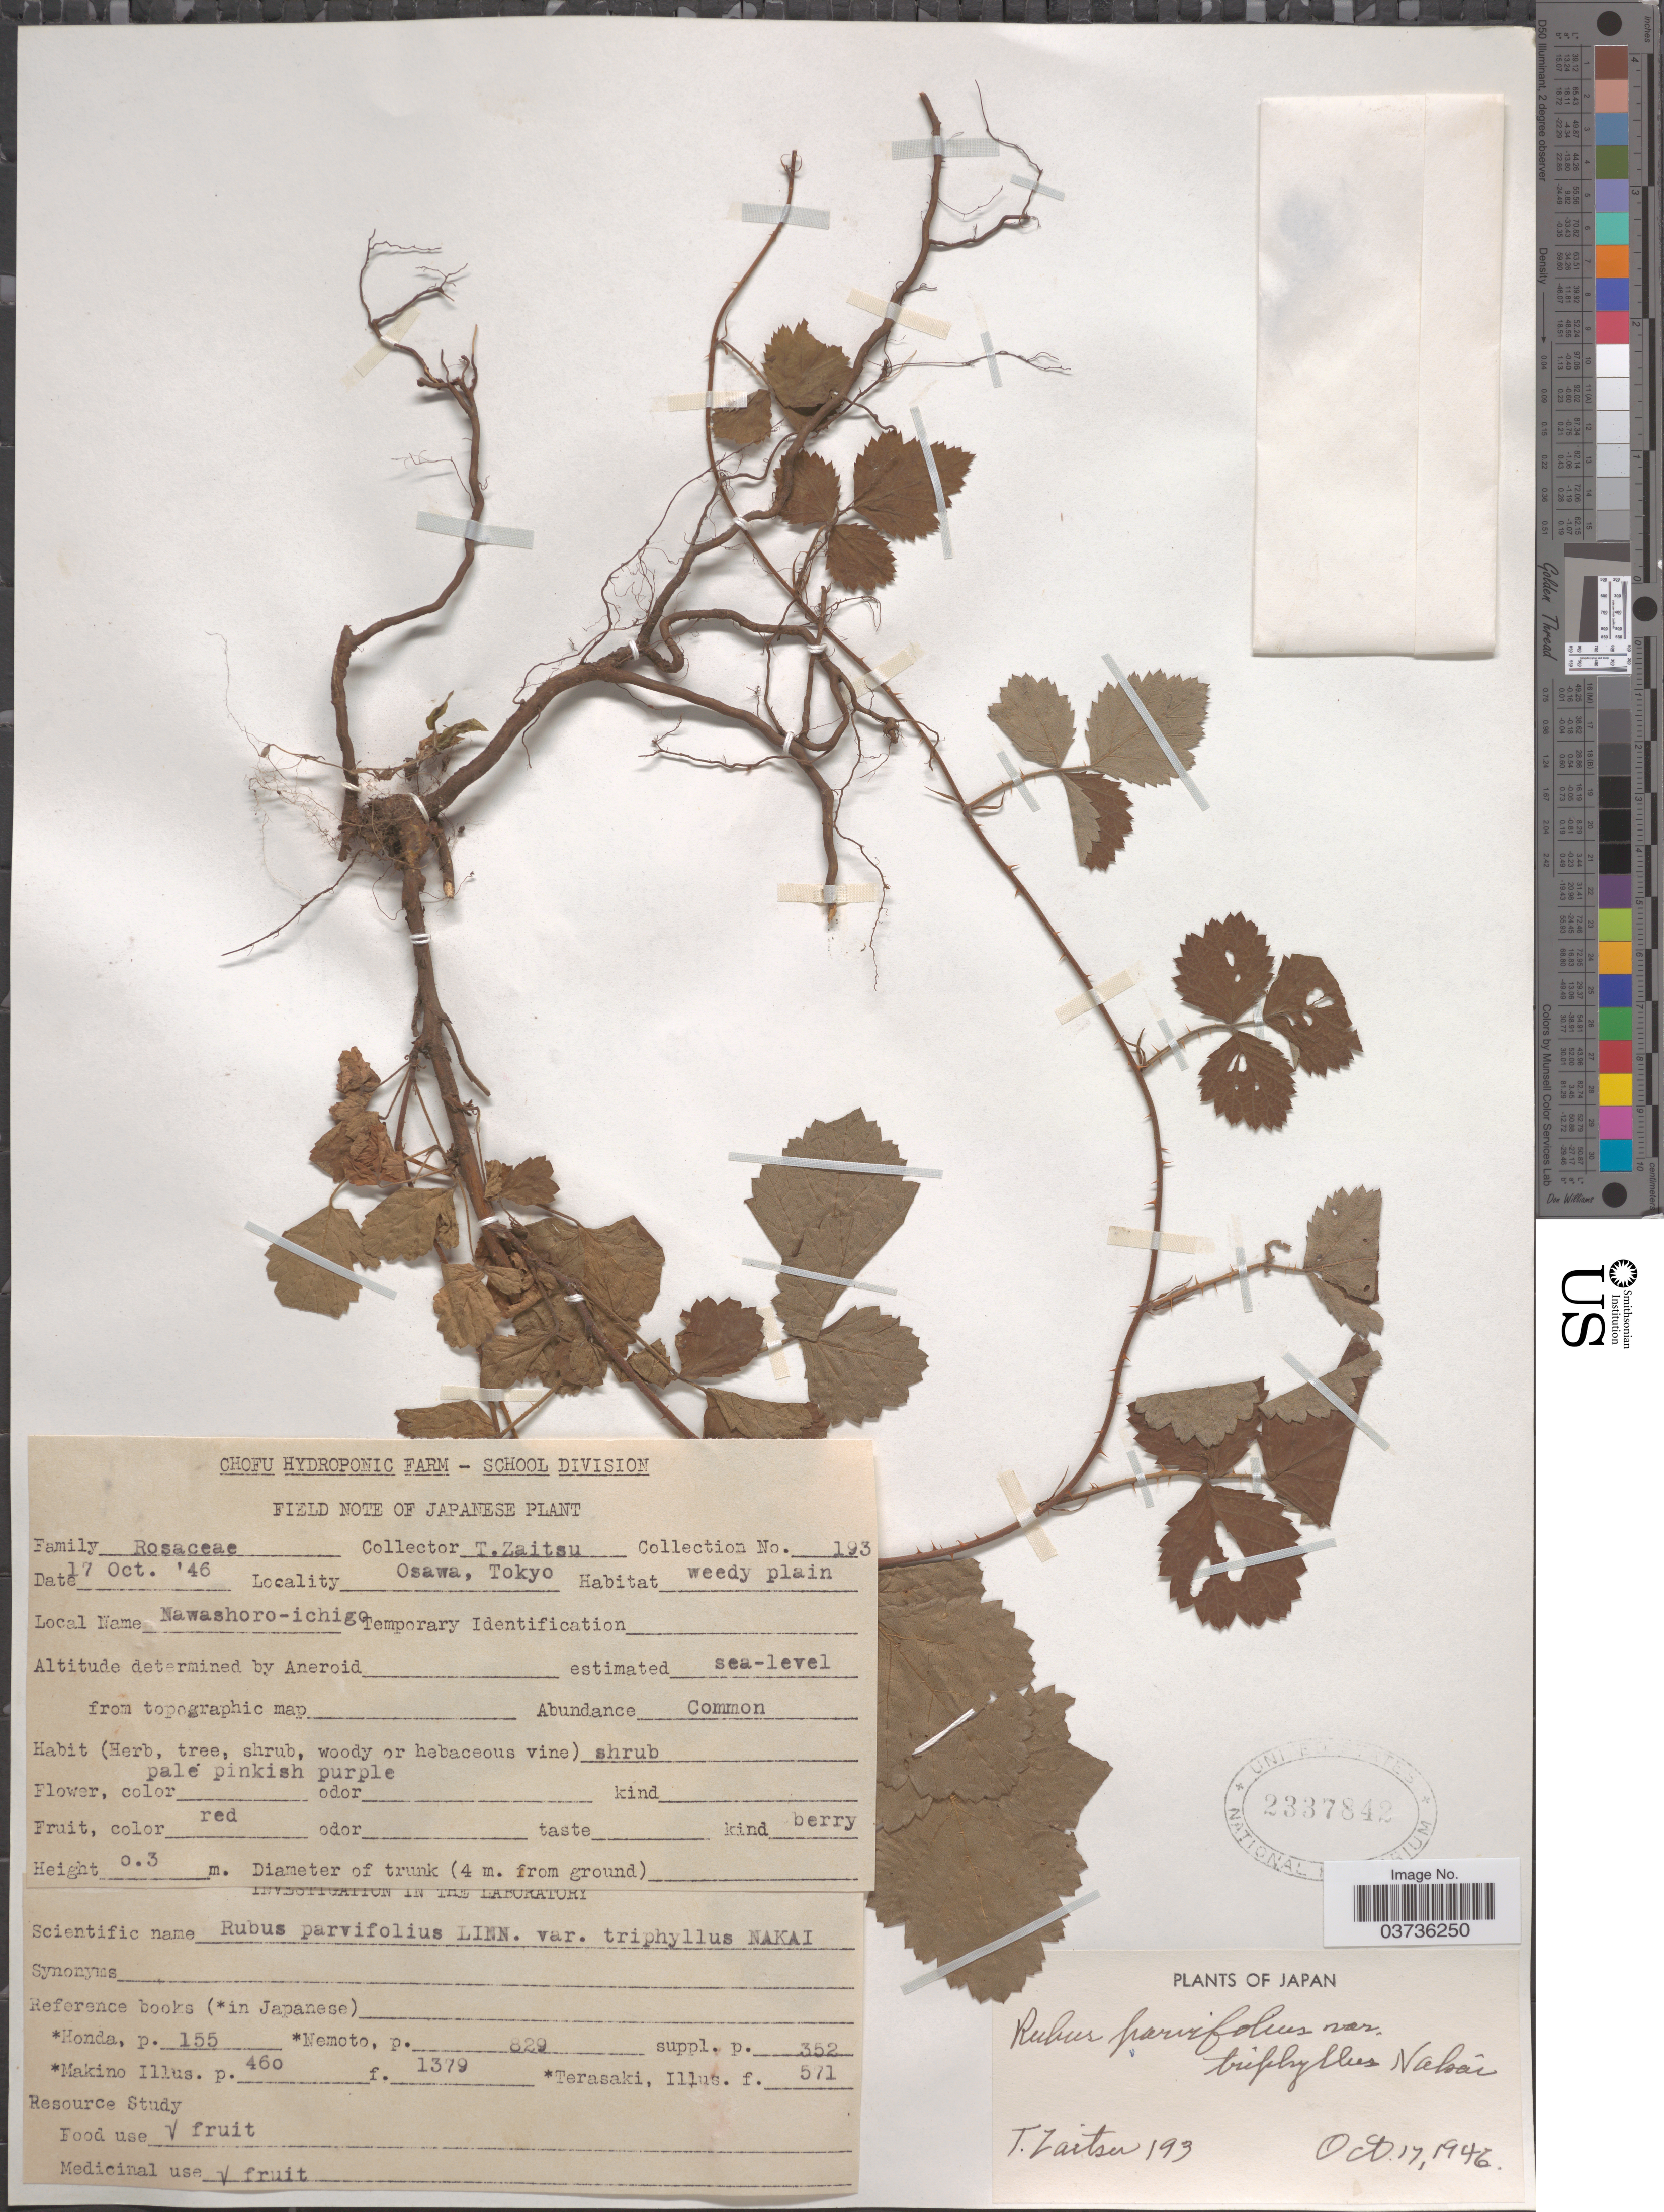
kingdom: Plantae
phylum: Tracheophyta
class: Magnoliopsida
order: Rosales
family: Rosaceae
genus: Rubus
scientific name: Rubus parvifolius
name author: L.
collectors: T. Zaitsu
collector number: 193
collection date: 1946-10-17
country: Japan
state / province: Tokyo, Federal City of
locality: Osawa, Tokyo.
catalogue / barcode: US 2337842